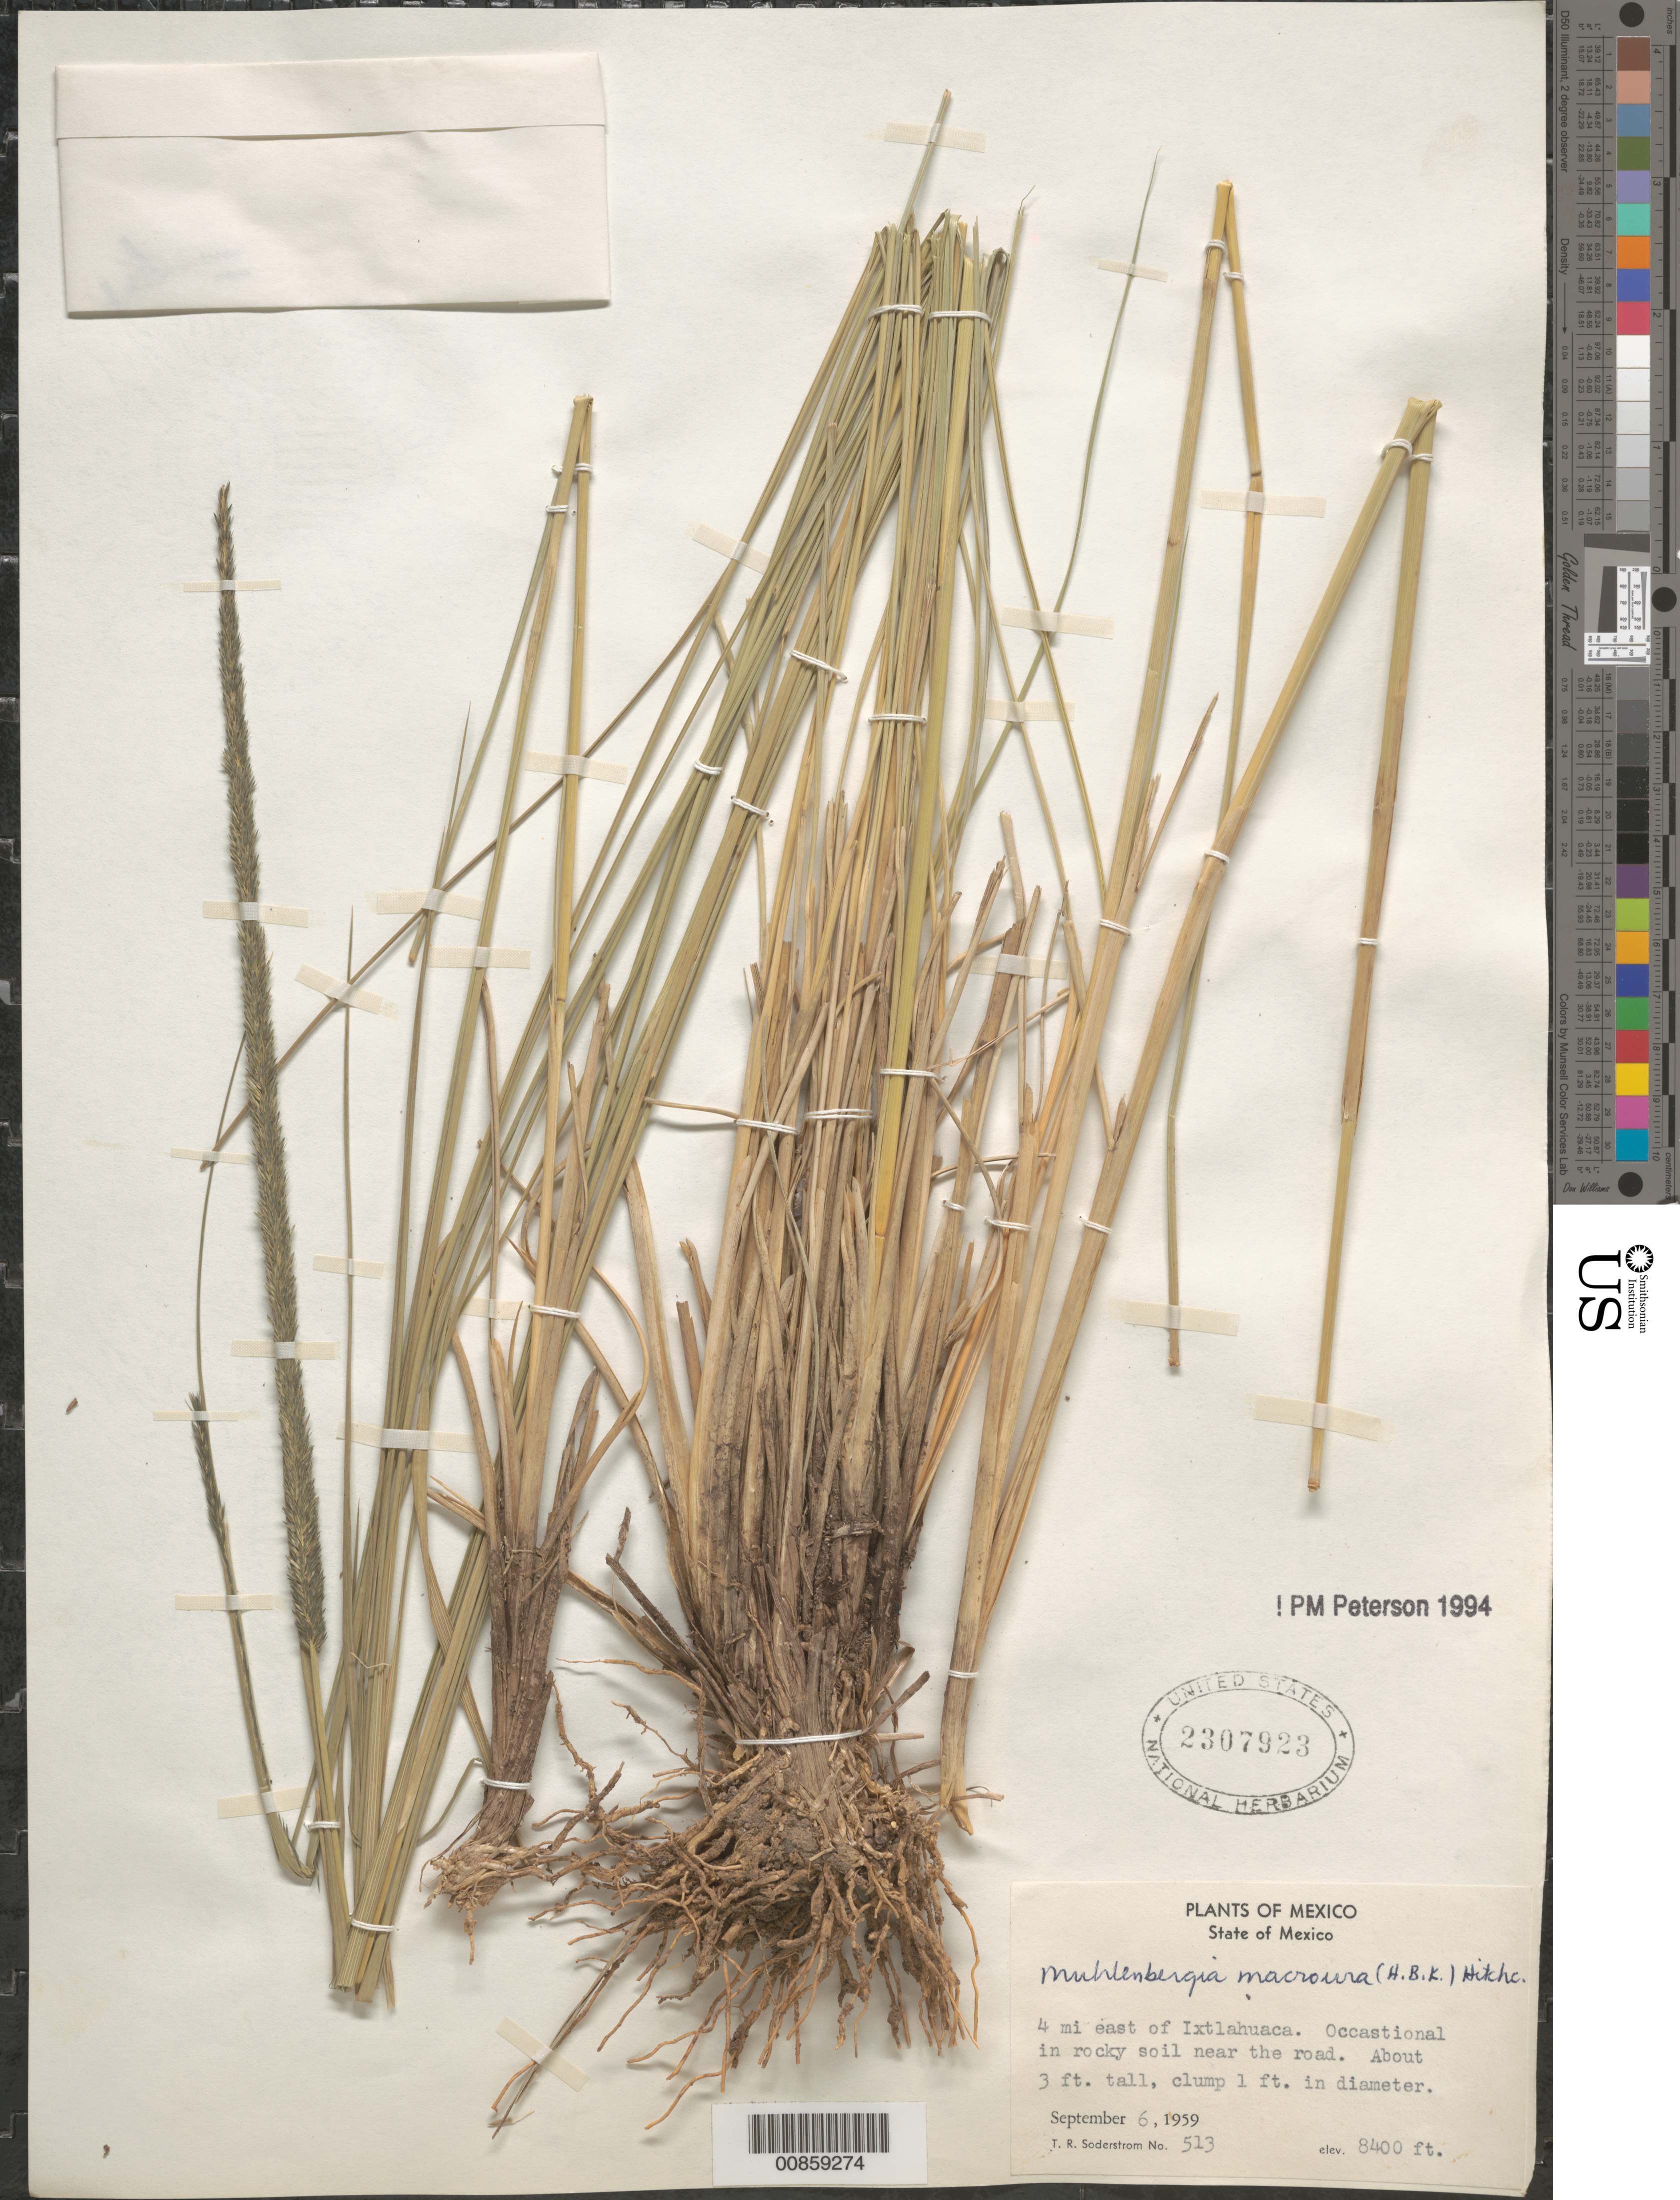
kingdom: Plantae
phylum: Tracheophyta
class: Liliopsida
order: Poales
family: Poaceae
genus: Muhlenbergia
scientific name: Muhlenbergia macroura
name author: (Kunth) Hitchc.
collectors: T. R. Soderstrom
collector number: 513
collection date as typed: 06 Sep 1959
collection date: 1959-09-06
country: Mexico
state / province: México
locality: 4 mi E of Ixtlahuaca, Mex.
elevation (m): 2560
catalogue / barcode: US 2307923